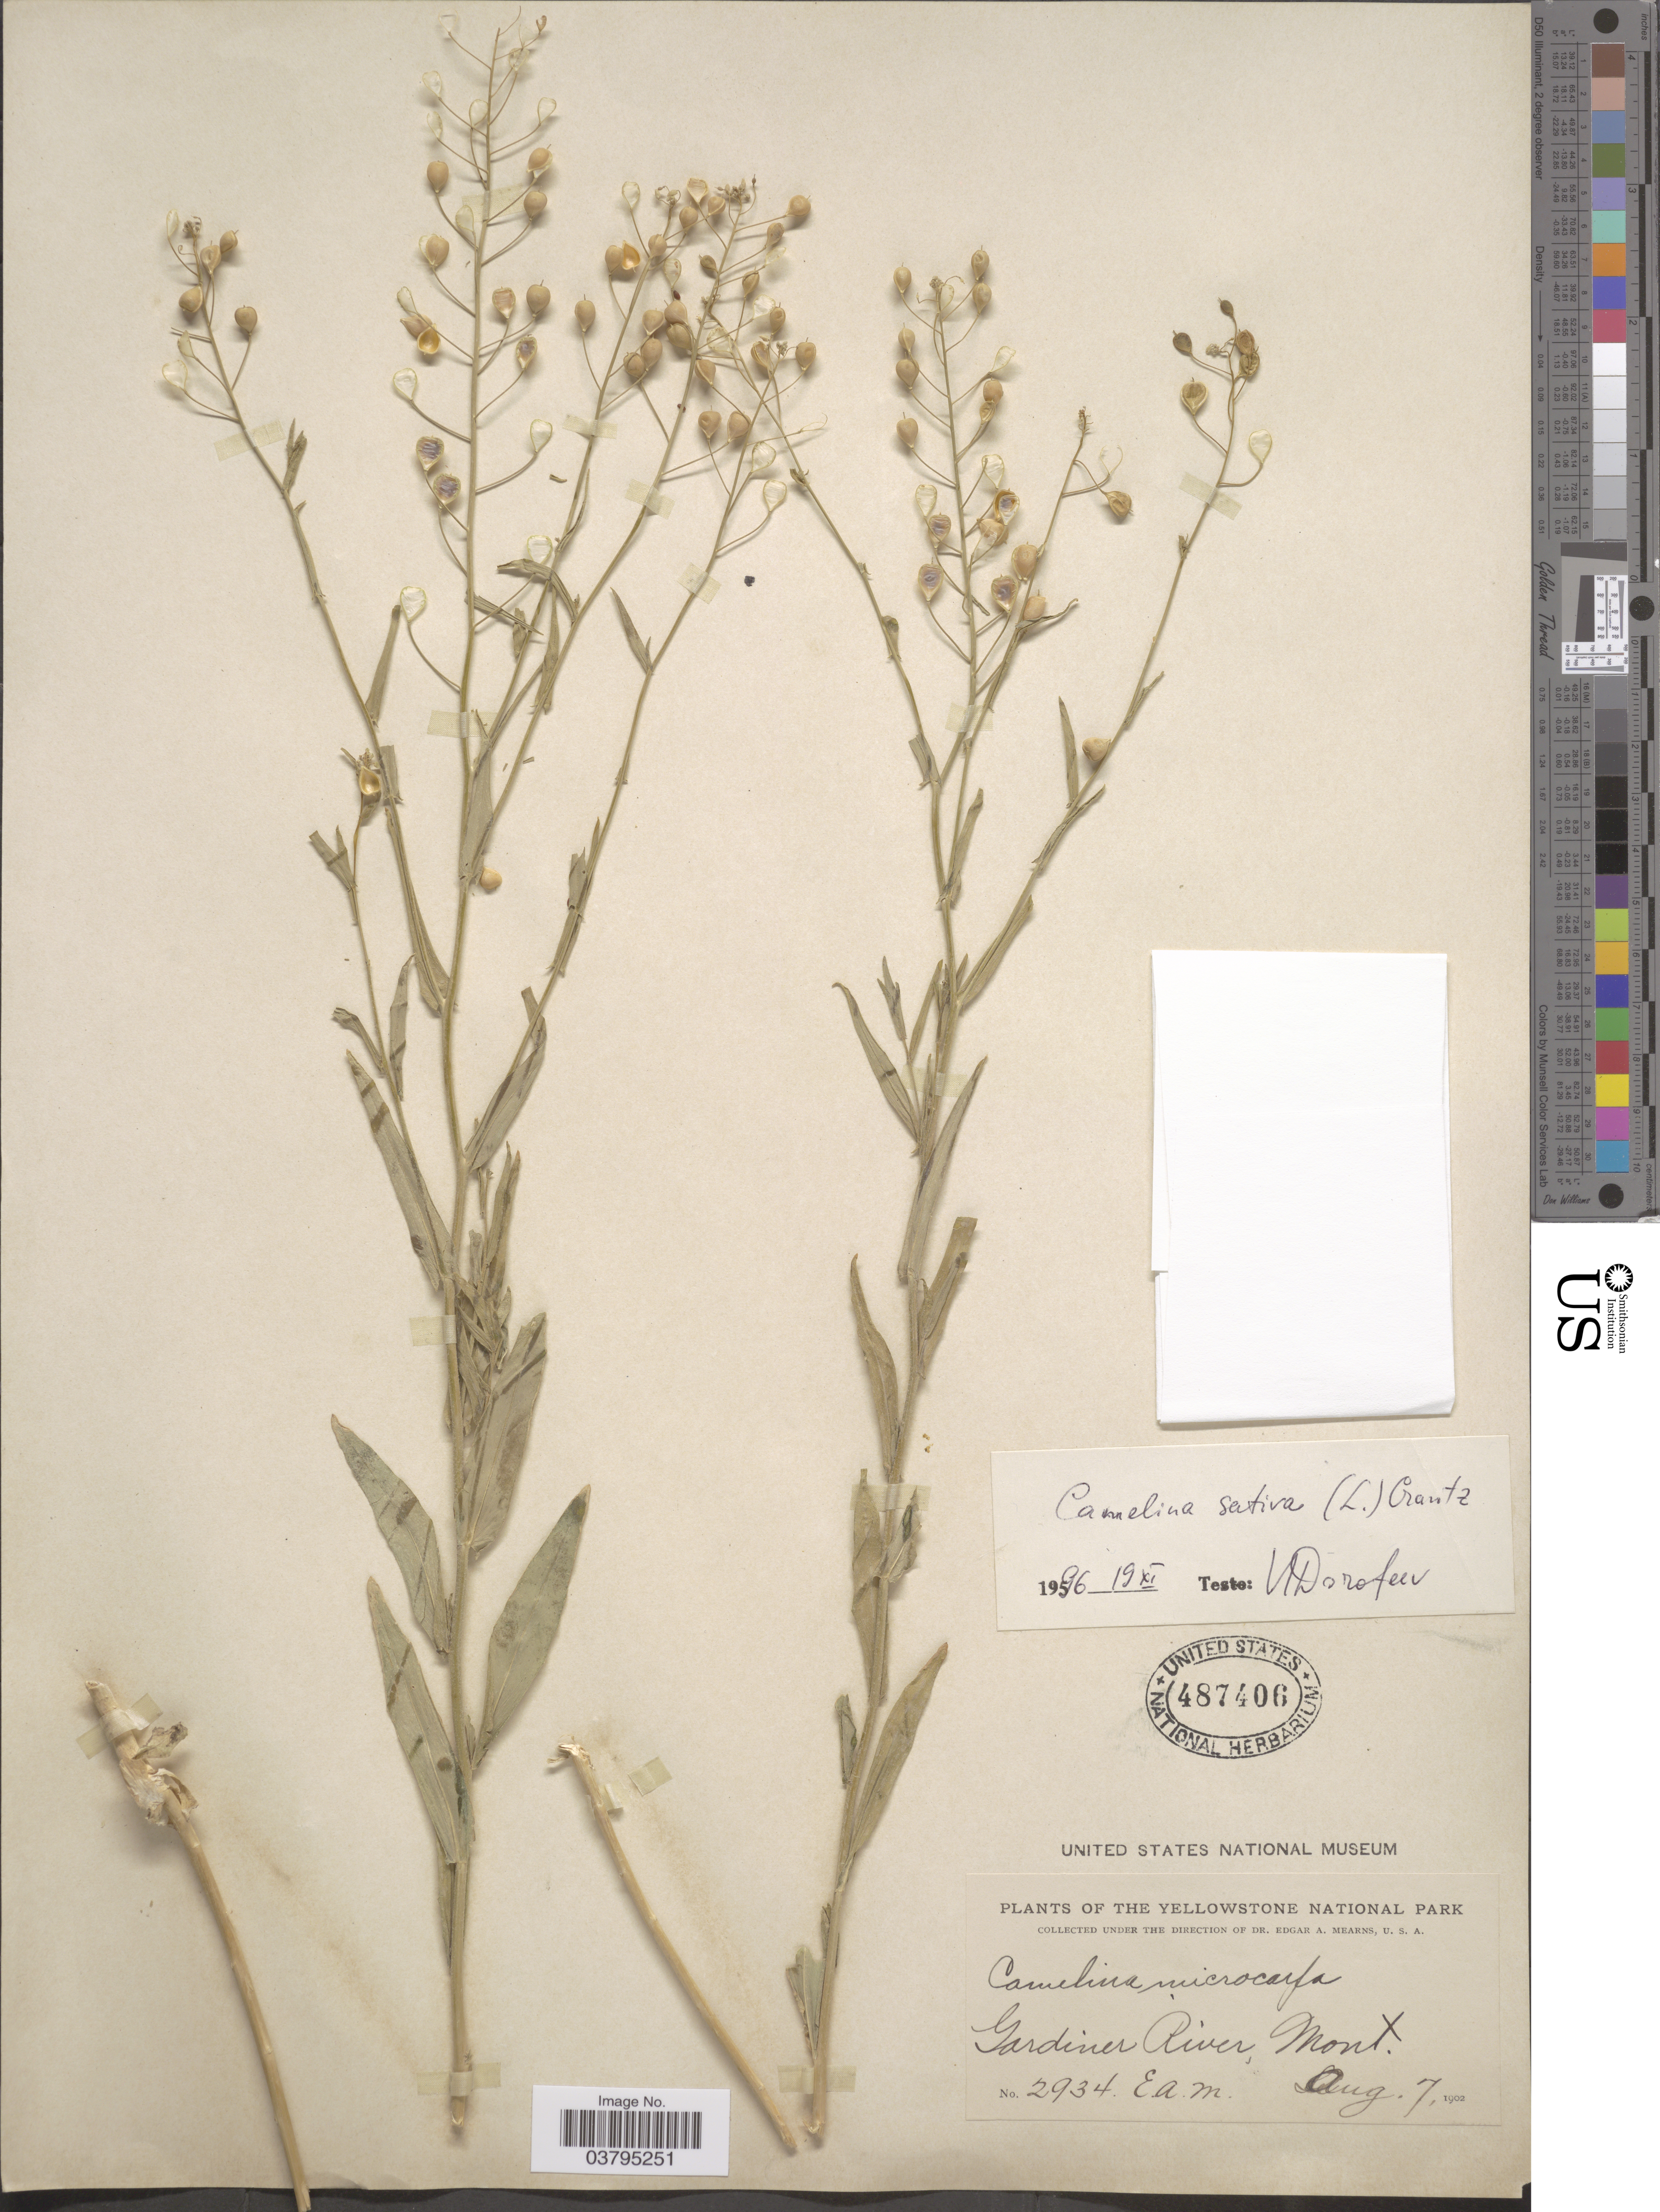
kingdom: Plantae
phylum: Tracheophyta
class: Magnoliopsida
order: Brassicales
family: Brassicaceae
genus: Camelina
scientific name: Camelina sativa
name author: (L.) Crantz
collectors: E. A. Mearns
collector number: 2934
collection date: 1902-08-07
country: United States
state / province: Montana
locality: The Yellowstone National Park. Gardiner River.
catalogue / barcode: US 487406